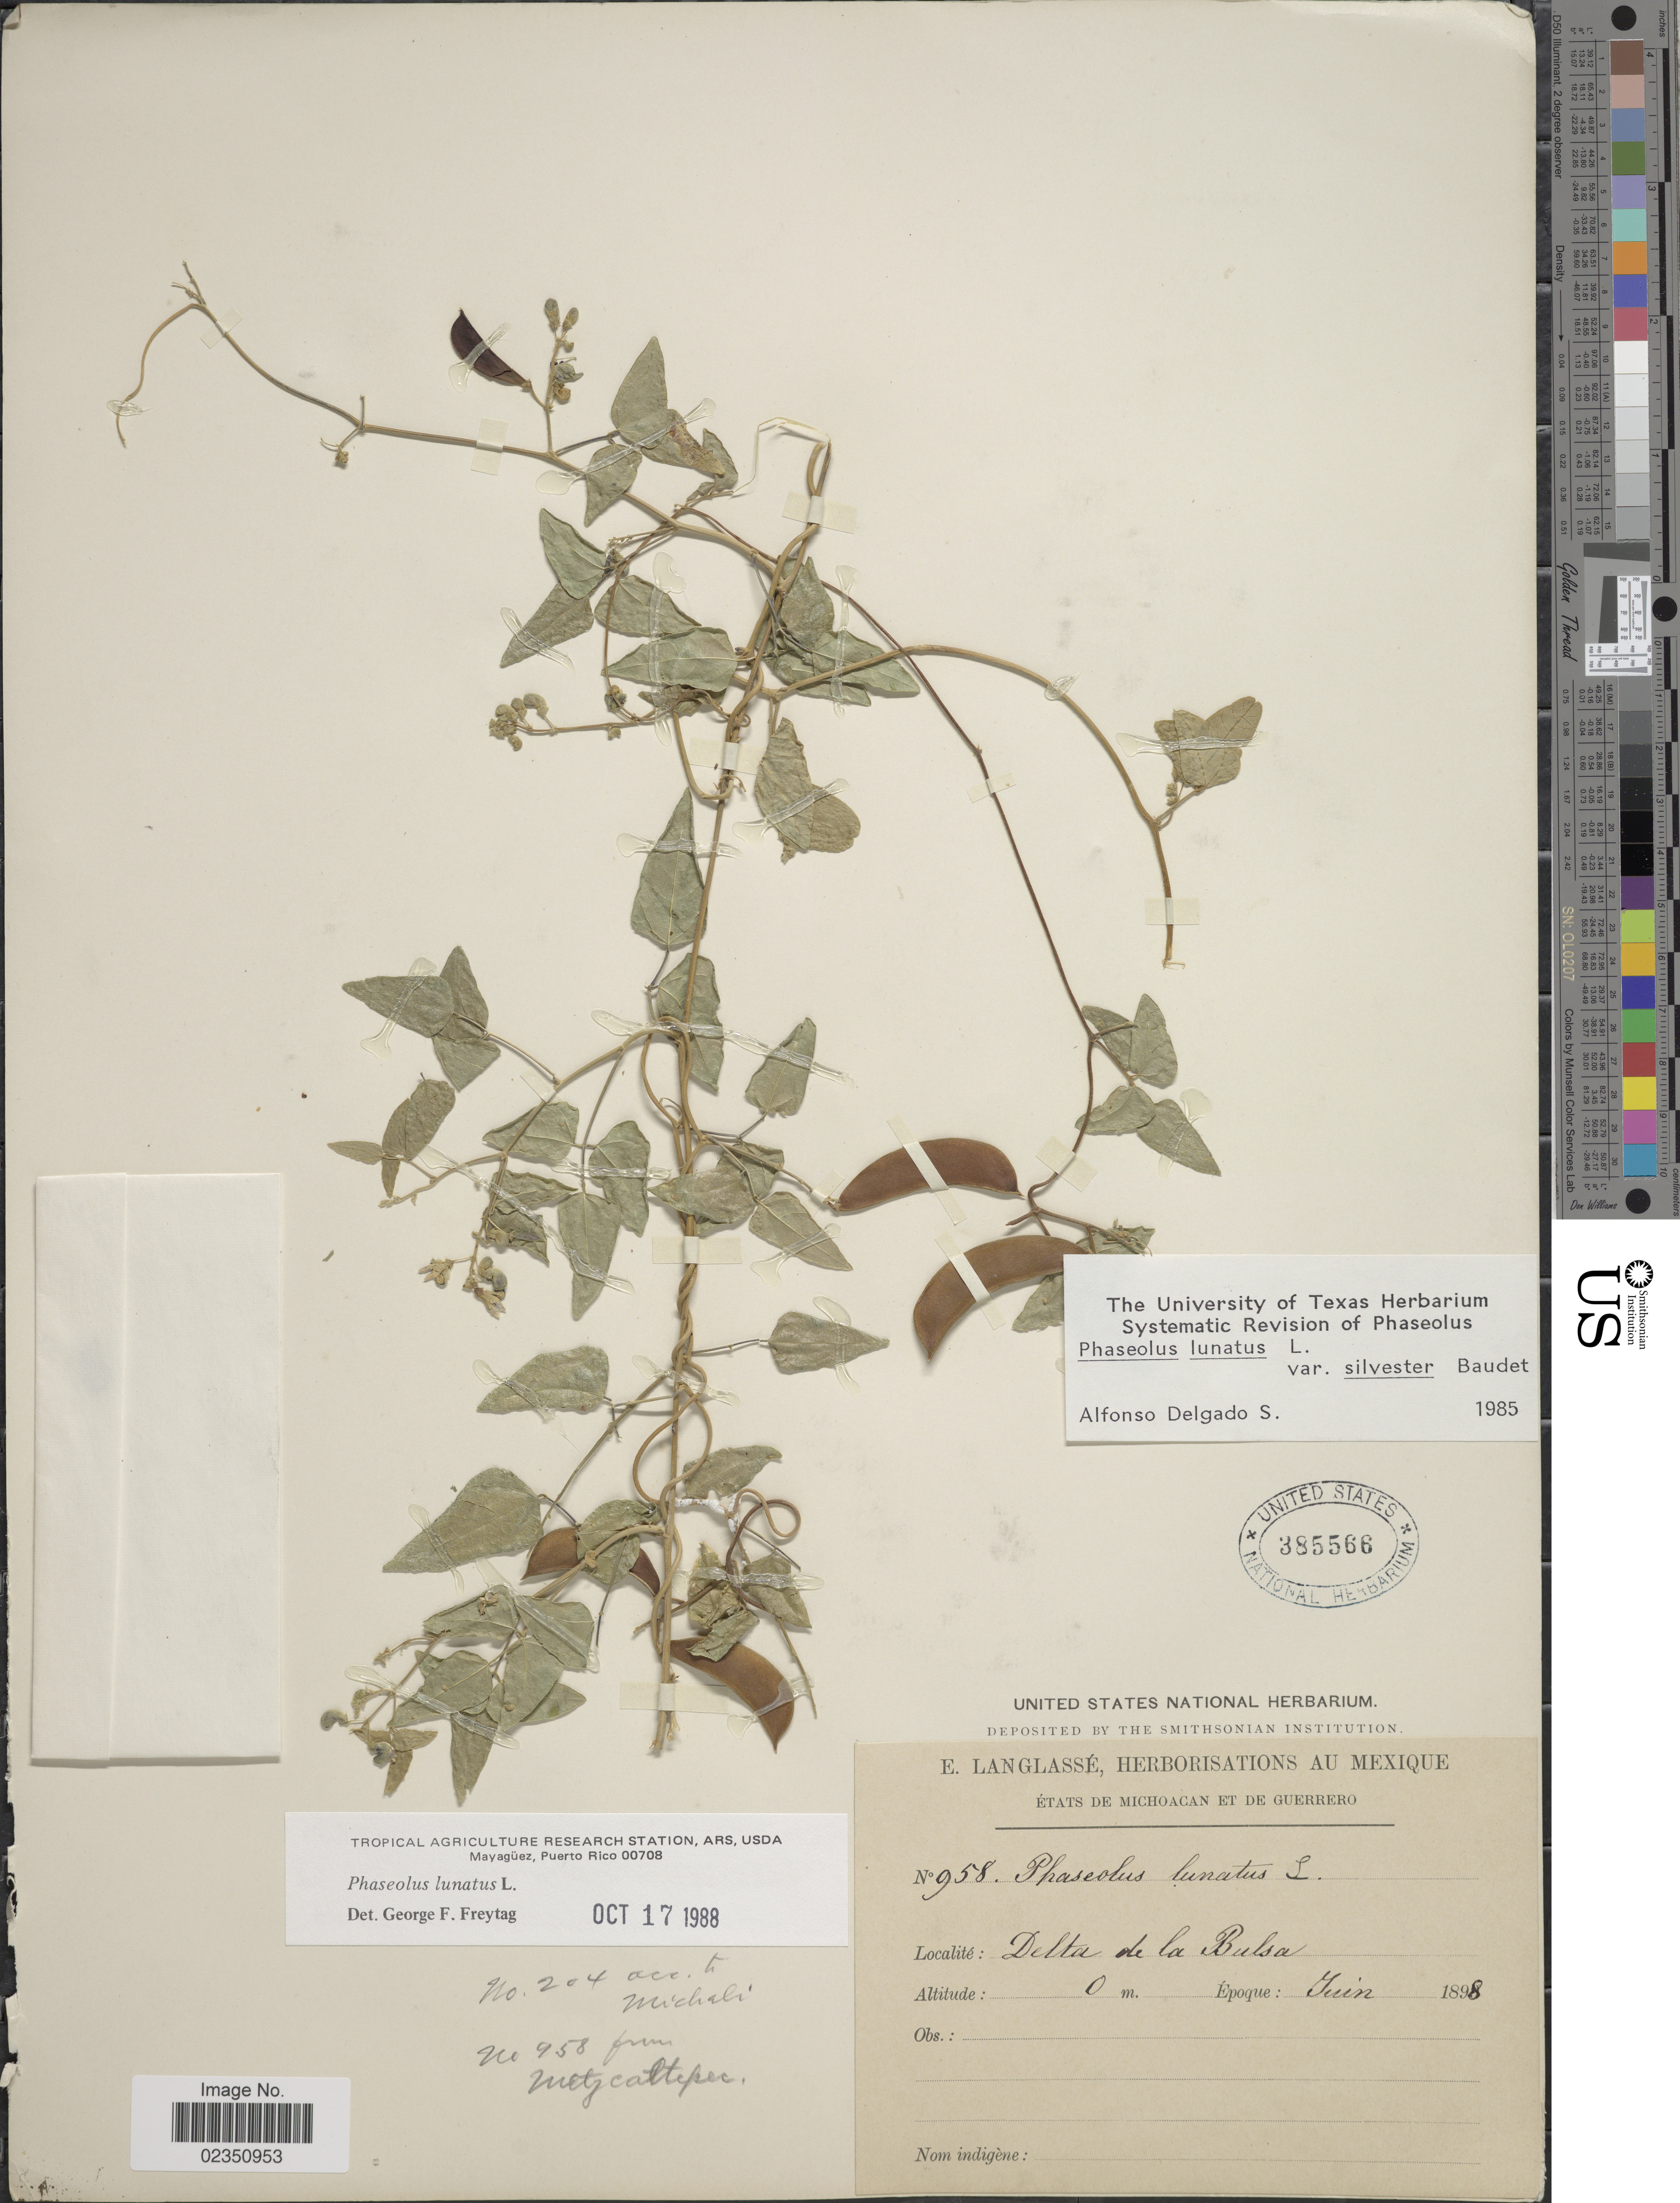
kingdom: Plantae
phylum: Tracheophyta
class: Magnoliopsida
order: Fabales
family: Fabaceae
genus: Phaseolus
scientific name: Phaseolus lunatus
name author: L.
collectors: E. Langlassé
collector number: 958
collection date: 1898-06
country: Mexico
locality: États de Michoacan et de Guerrero, Delta de la Bulsa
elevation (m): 0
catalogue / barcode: US 385566